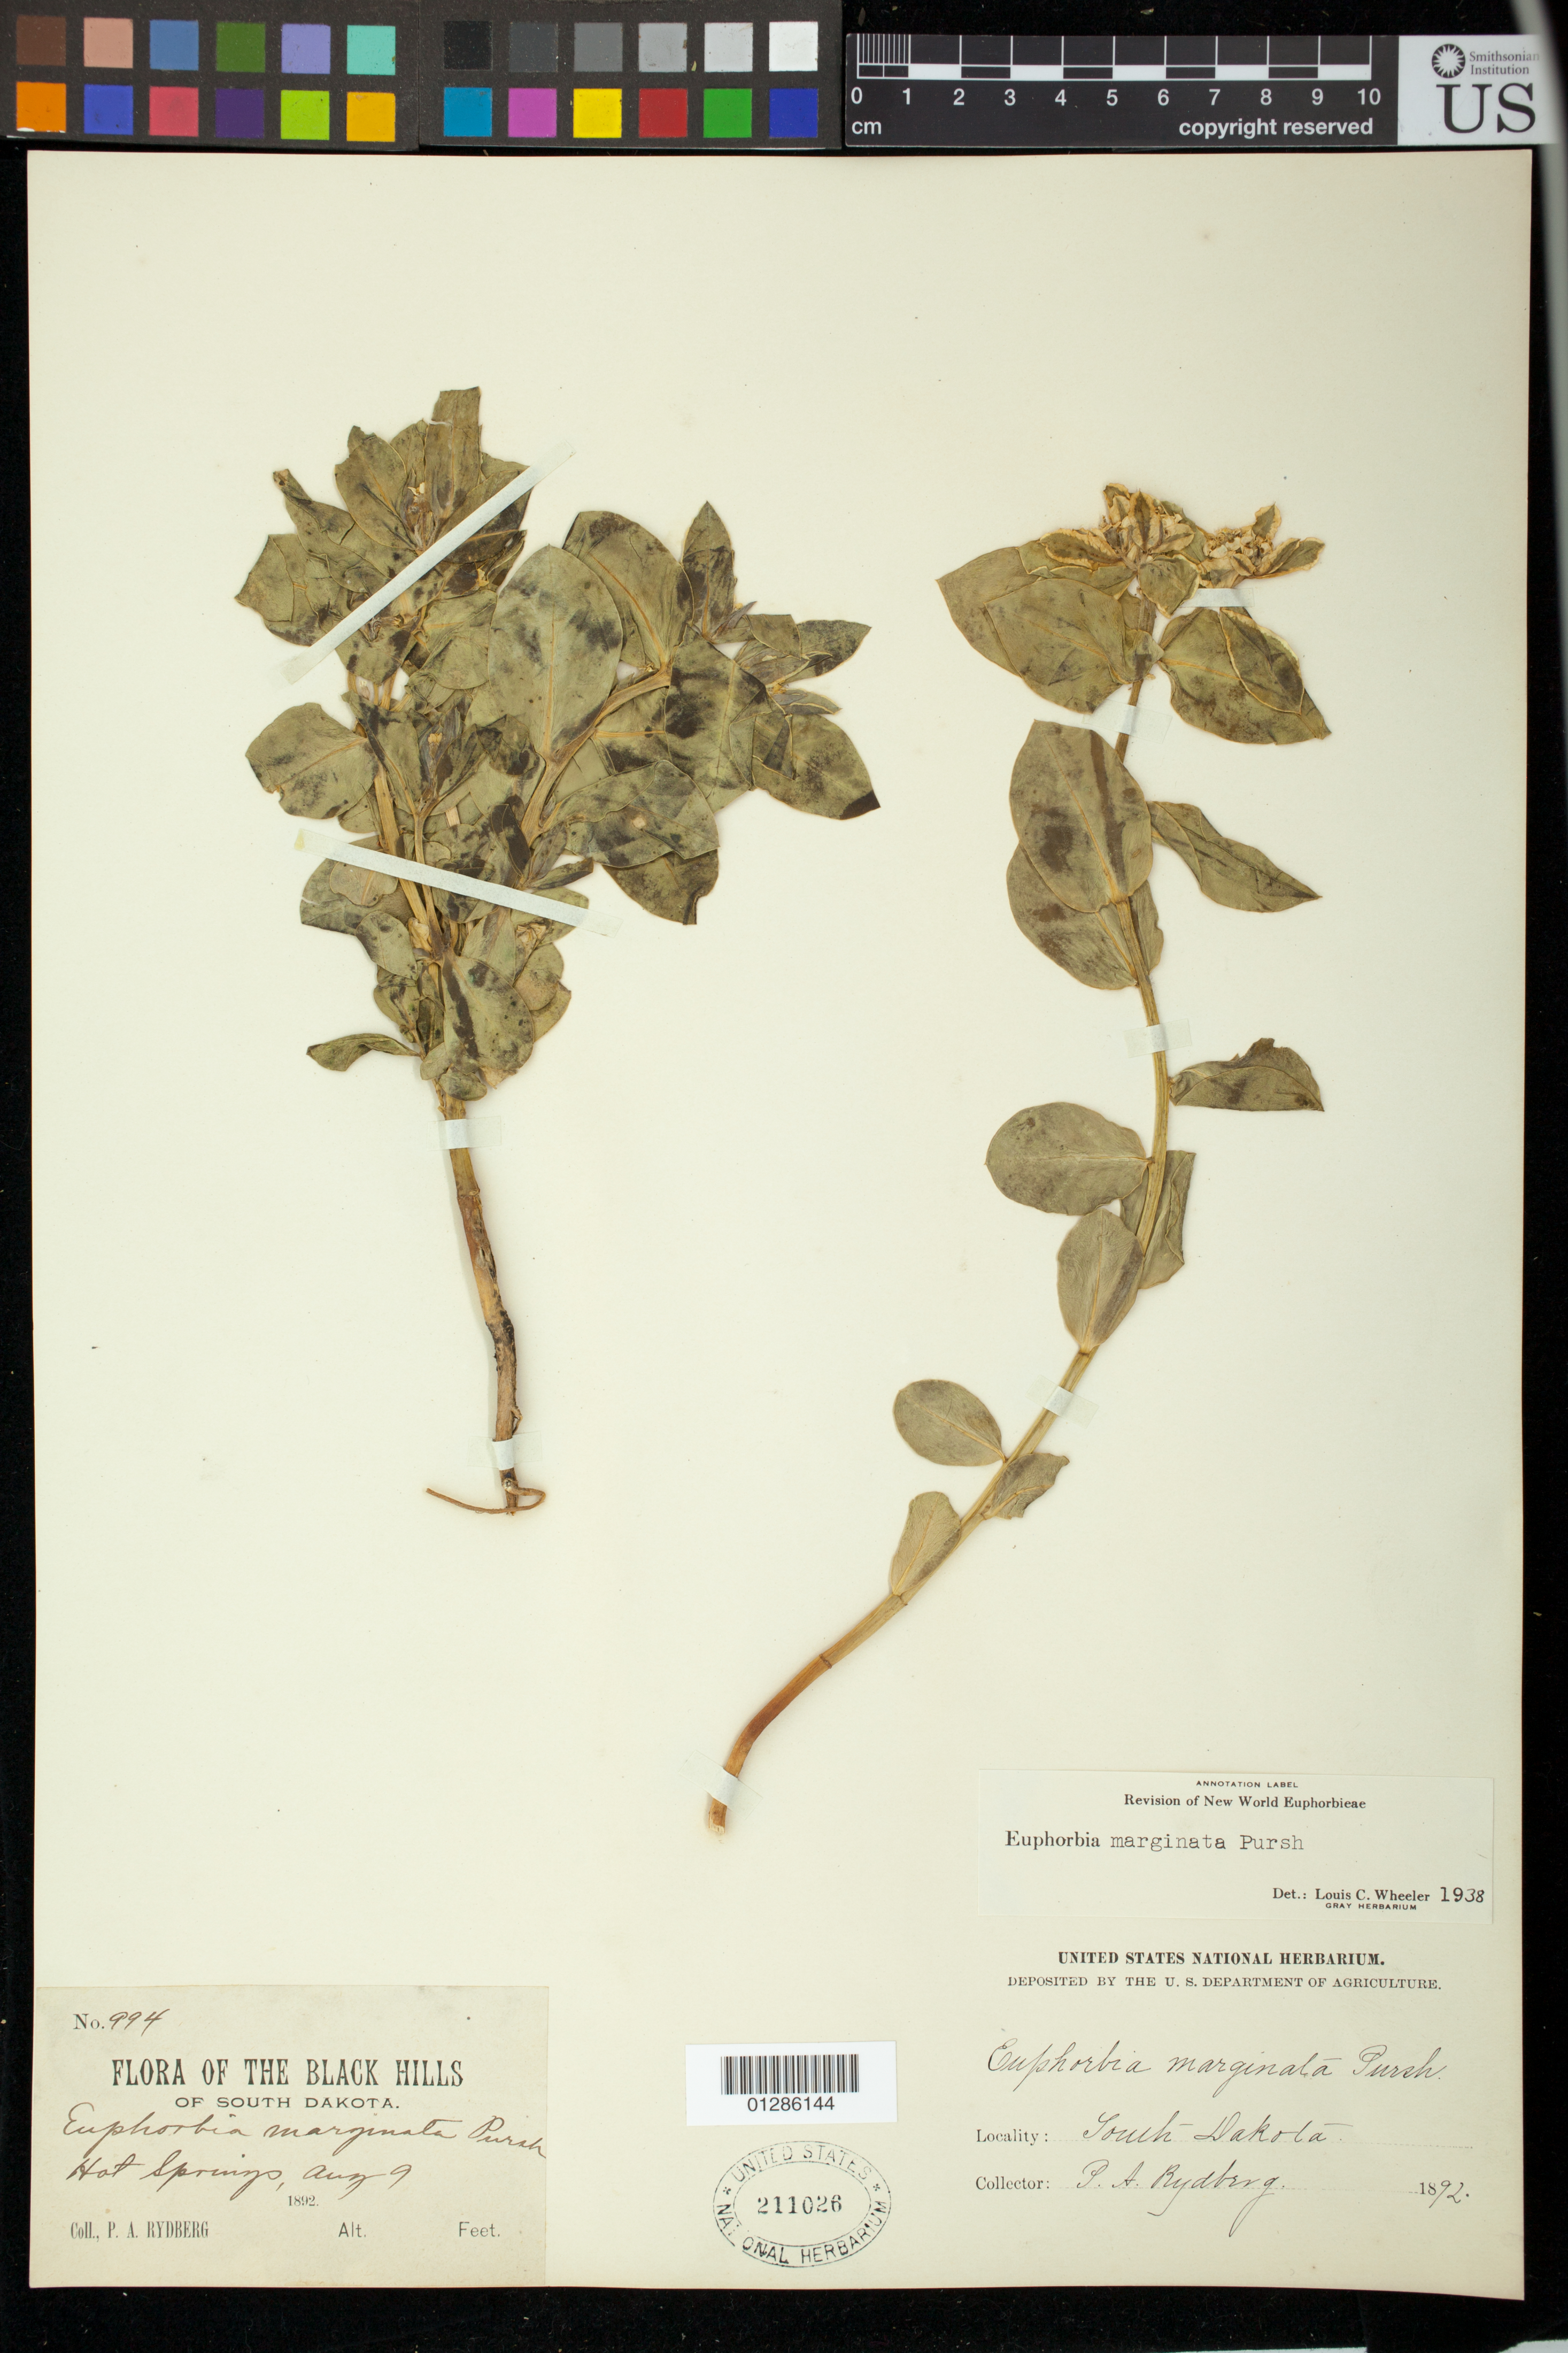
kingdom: Plantae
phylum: Tracheophyta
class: Magnoliopsida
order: Malpighiales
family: Euphorbiaceae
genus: Euphorbia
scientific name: Euphorbia marginata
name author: Pursh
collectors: P. A. Rydberg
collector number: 994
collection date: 1892-08-09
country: United States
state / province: South Dakota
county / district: Fall River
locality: The Black Hills: Hot Springs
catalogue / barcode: US 211026